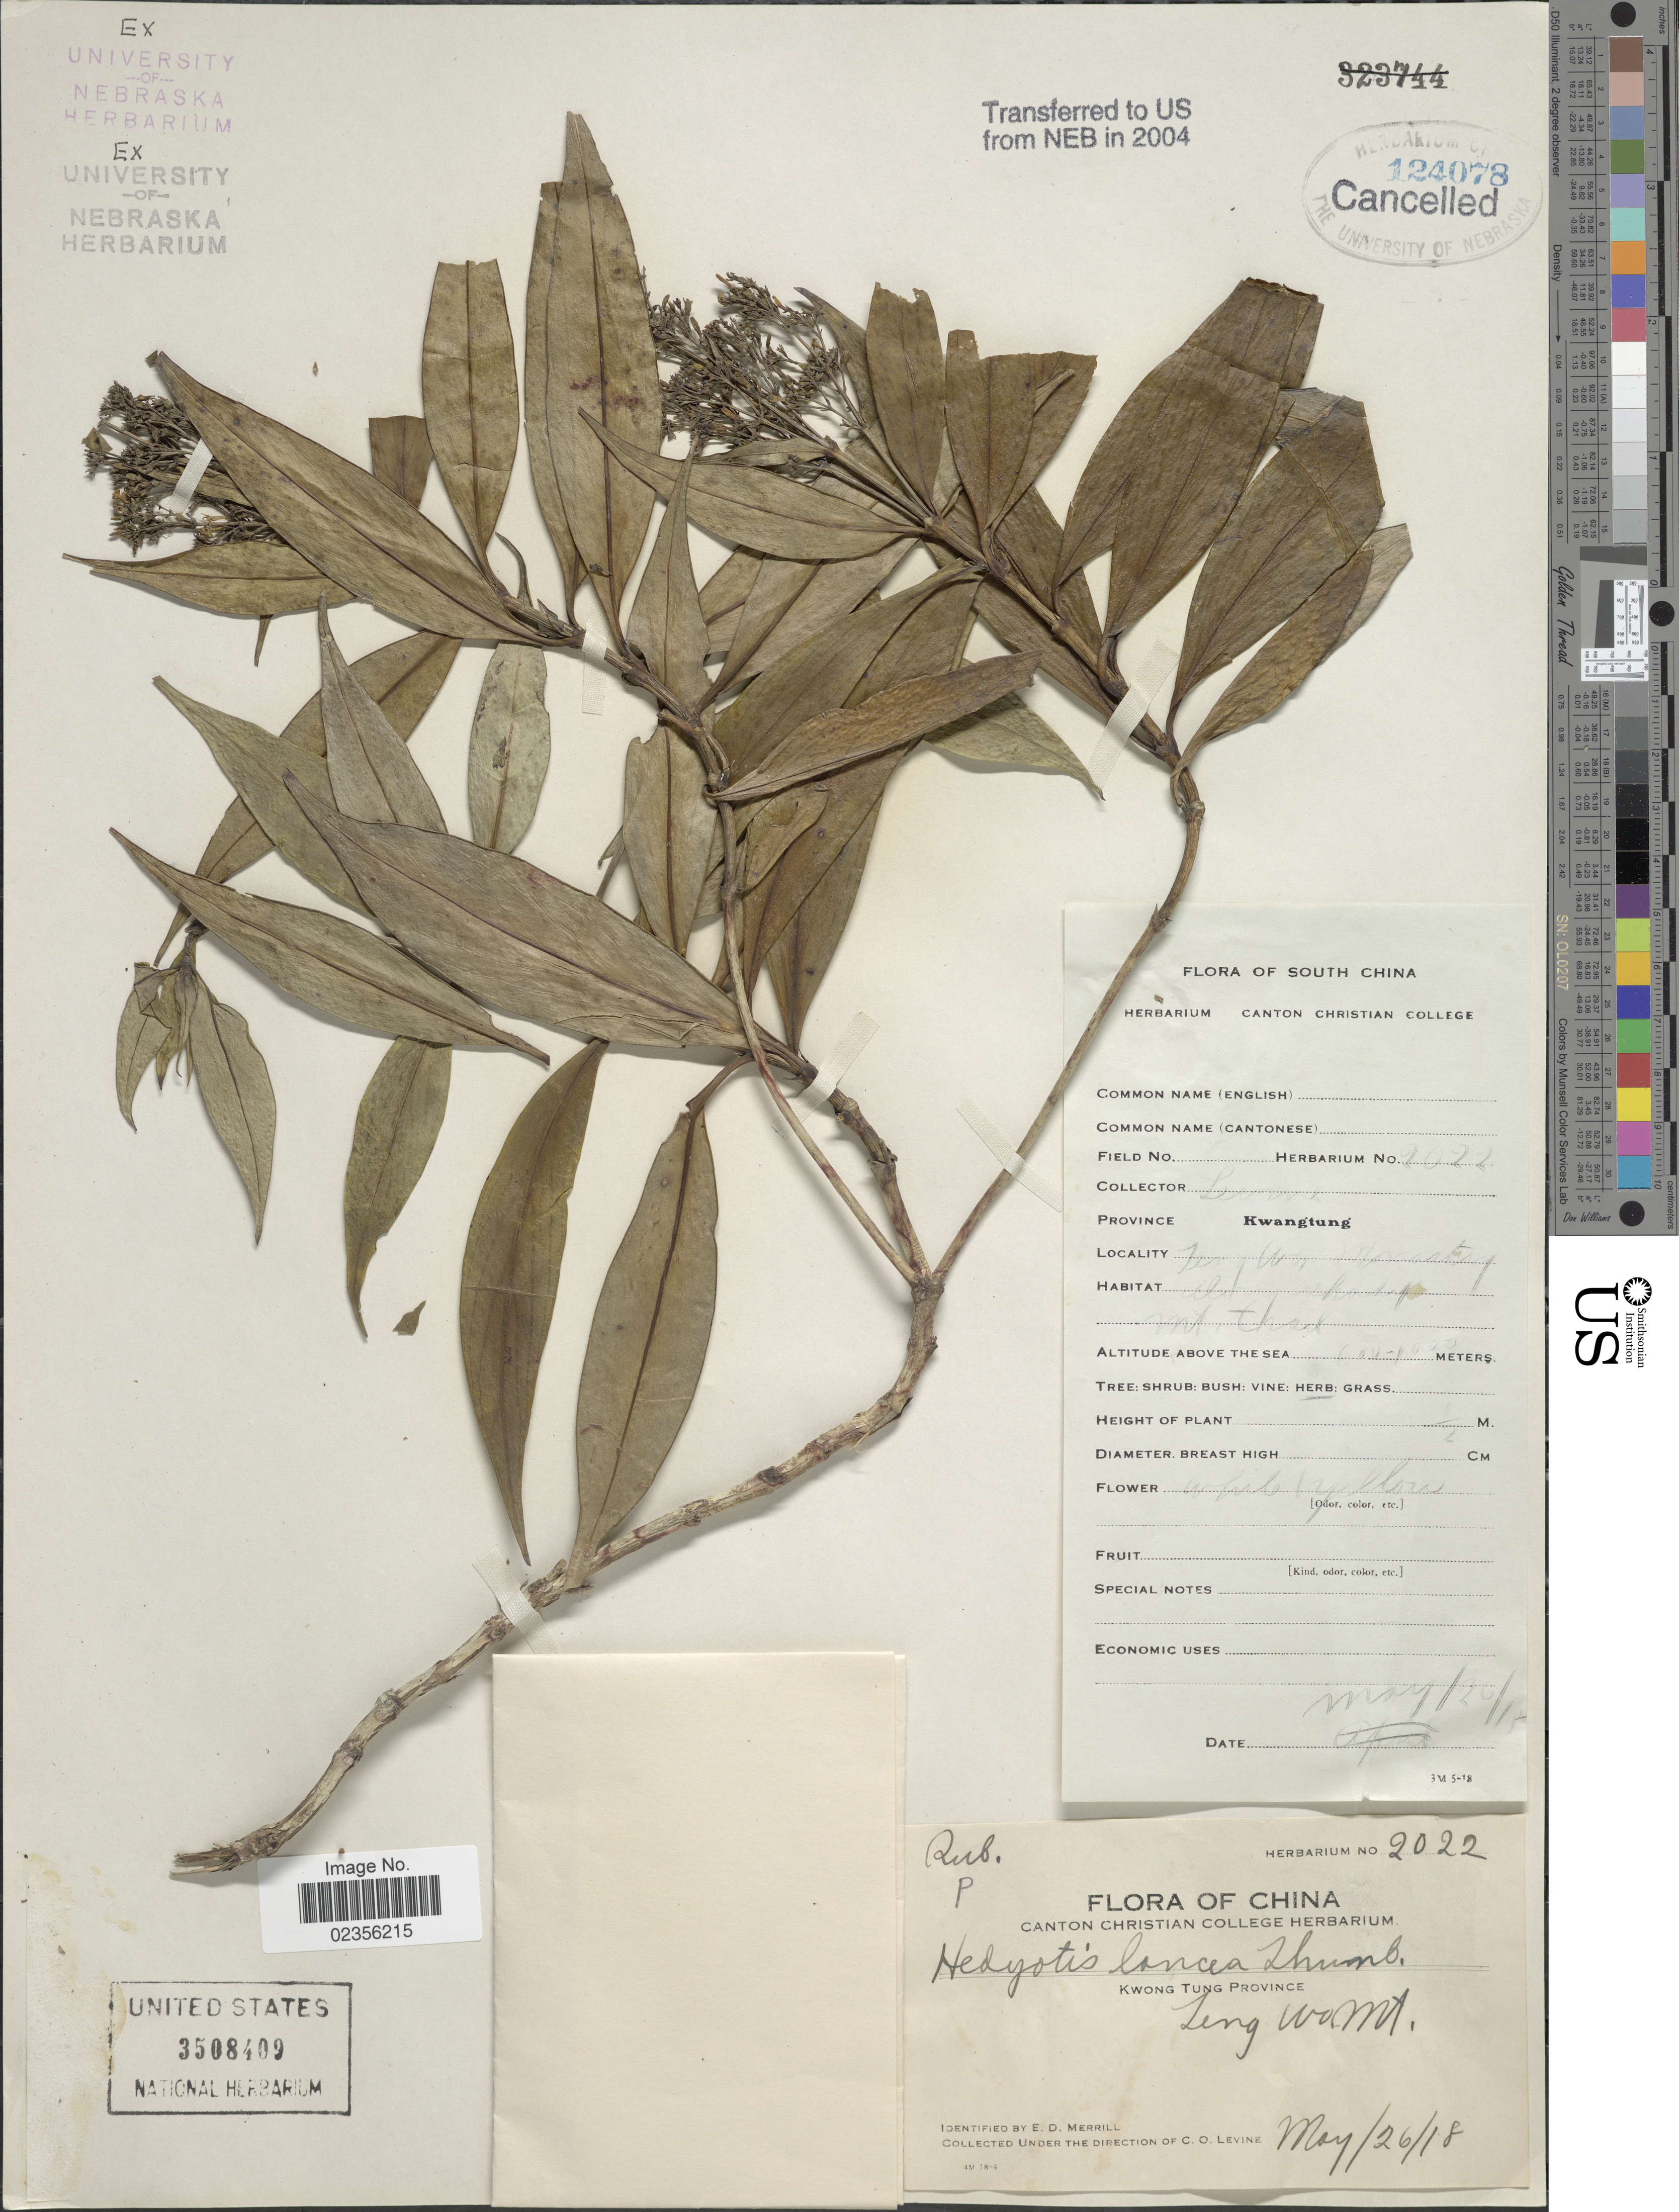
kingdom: Plantae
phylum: Tracheophyta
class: Magnoliopsida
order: Gentianales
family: Rubiaceae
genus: Hedyotis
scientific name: Hedyotis lancea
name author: Thunb. ex Maxim.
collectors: C. O. Levine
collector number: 2022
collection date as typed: Transcribed d/m/y: 26/5/18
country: China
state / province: Guangdong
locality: South China. Kwong Tung Province. Teng Wo Mt.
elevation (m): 600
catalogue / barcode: US 3508409